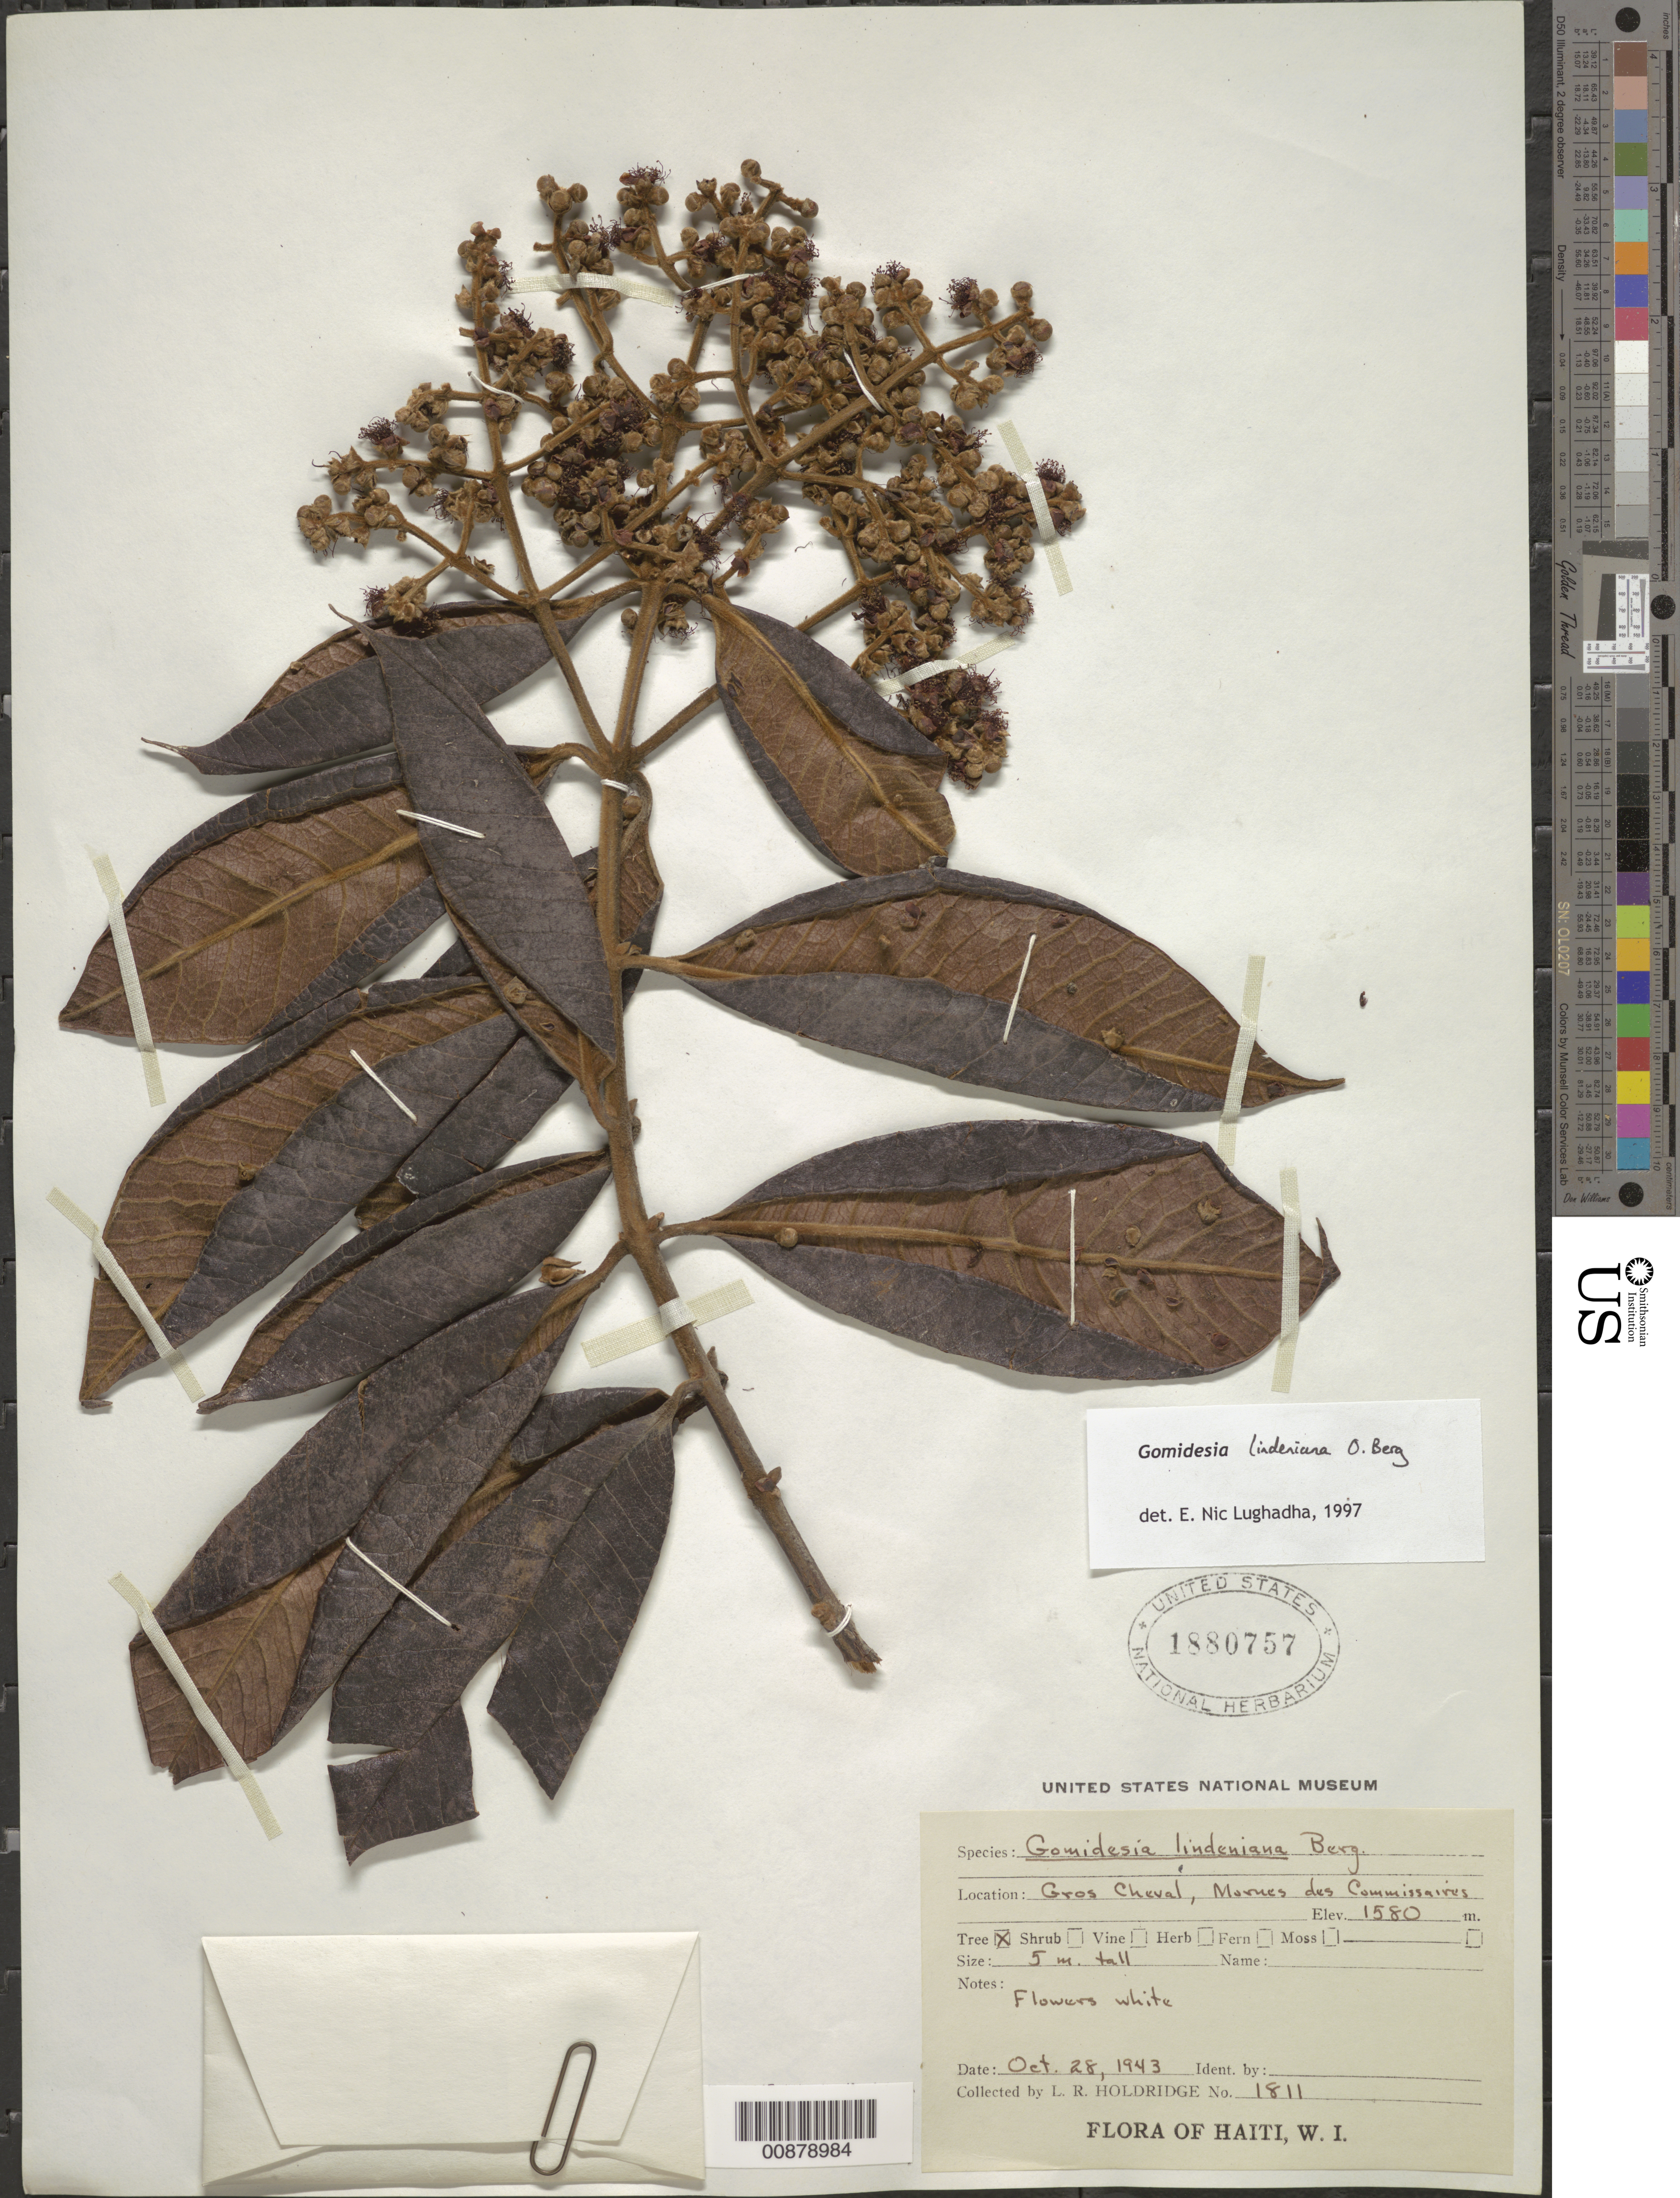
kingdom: Plantae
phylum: Tracheophyta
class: Magnoliopsida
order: Myrtales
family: Myrtaceae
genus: Myrcia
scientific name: Myrcia fenzliana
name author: O. Berg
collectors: L. Holdridge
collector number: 1811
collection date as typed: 28 Oct 1943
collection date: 1943-10-28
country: Haiti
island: Hispaniola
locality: Gros Cheval, Mornes des Commissaires.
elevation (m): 1580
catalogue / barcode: US 1880757